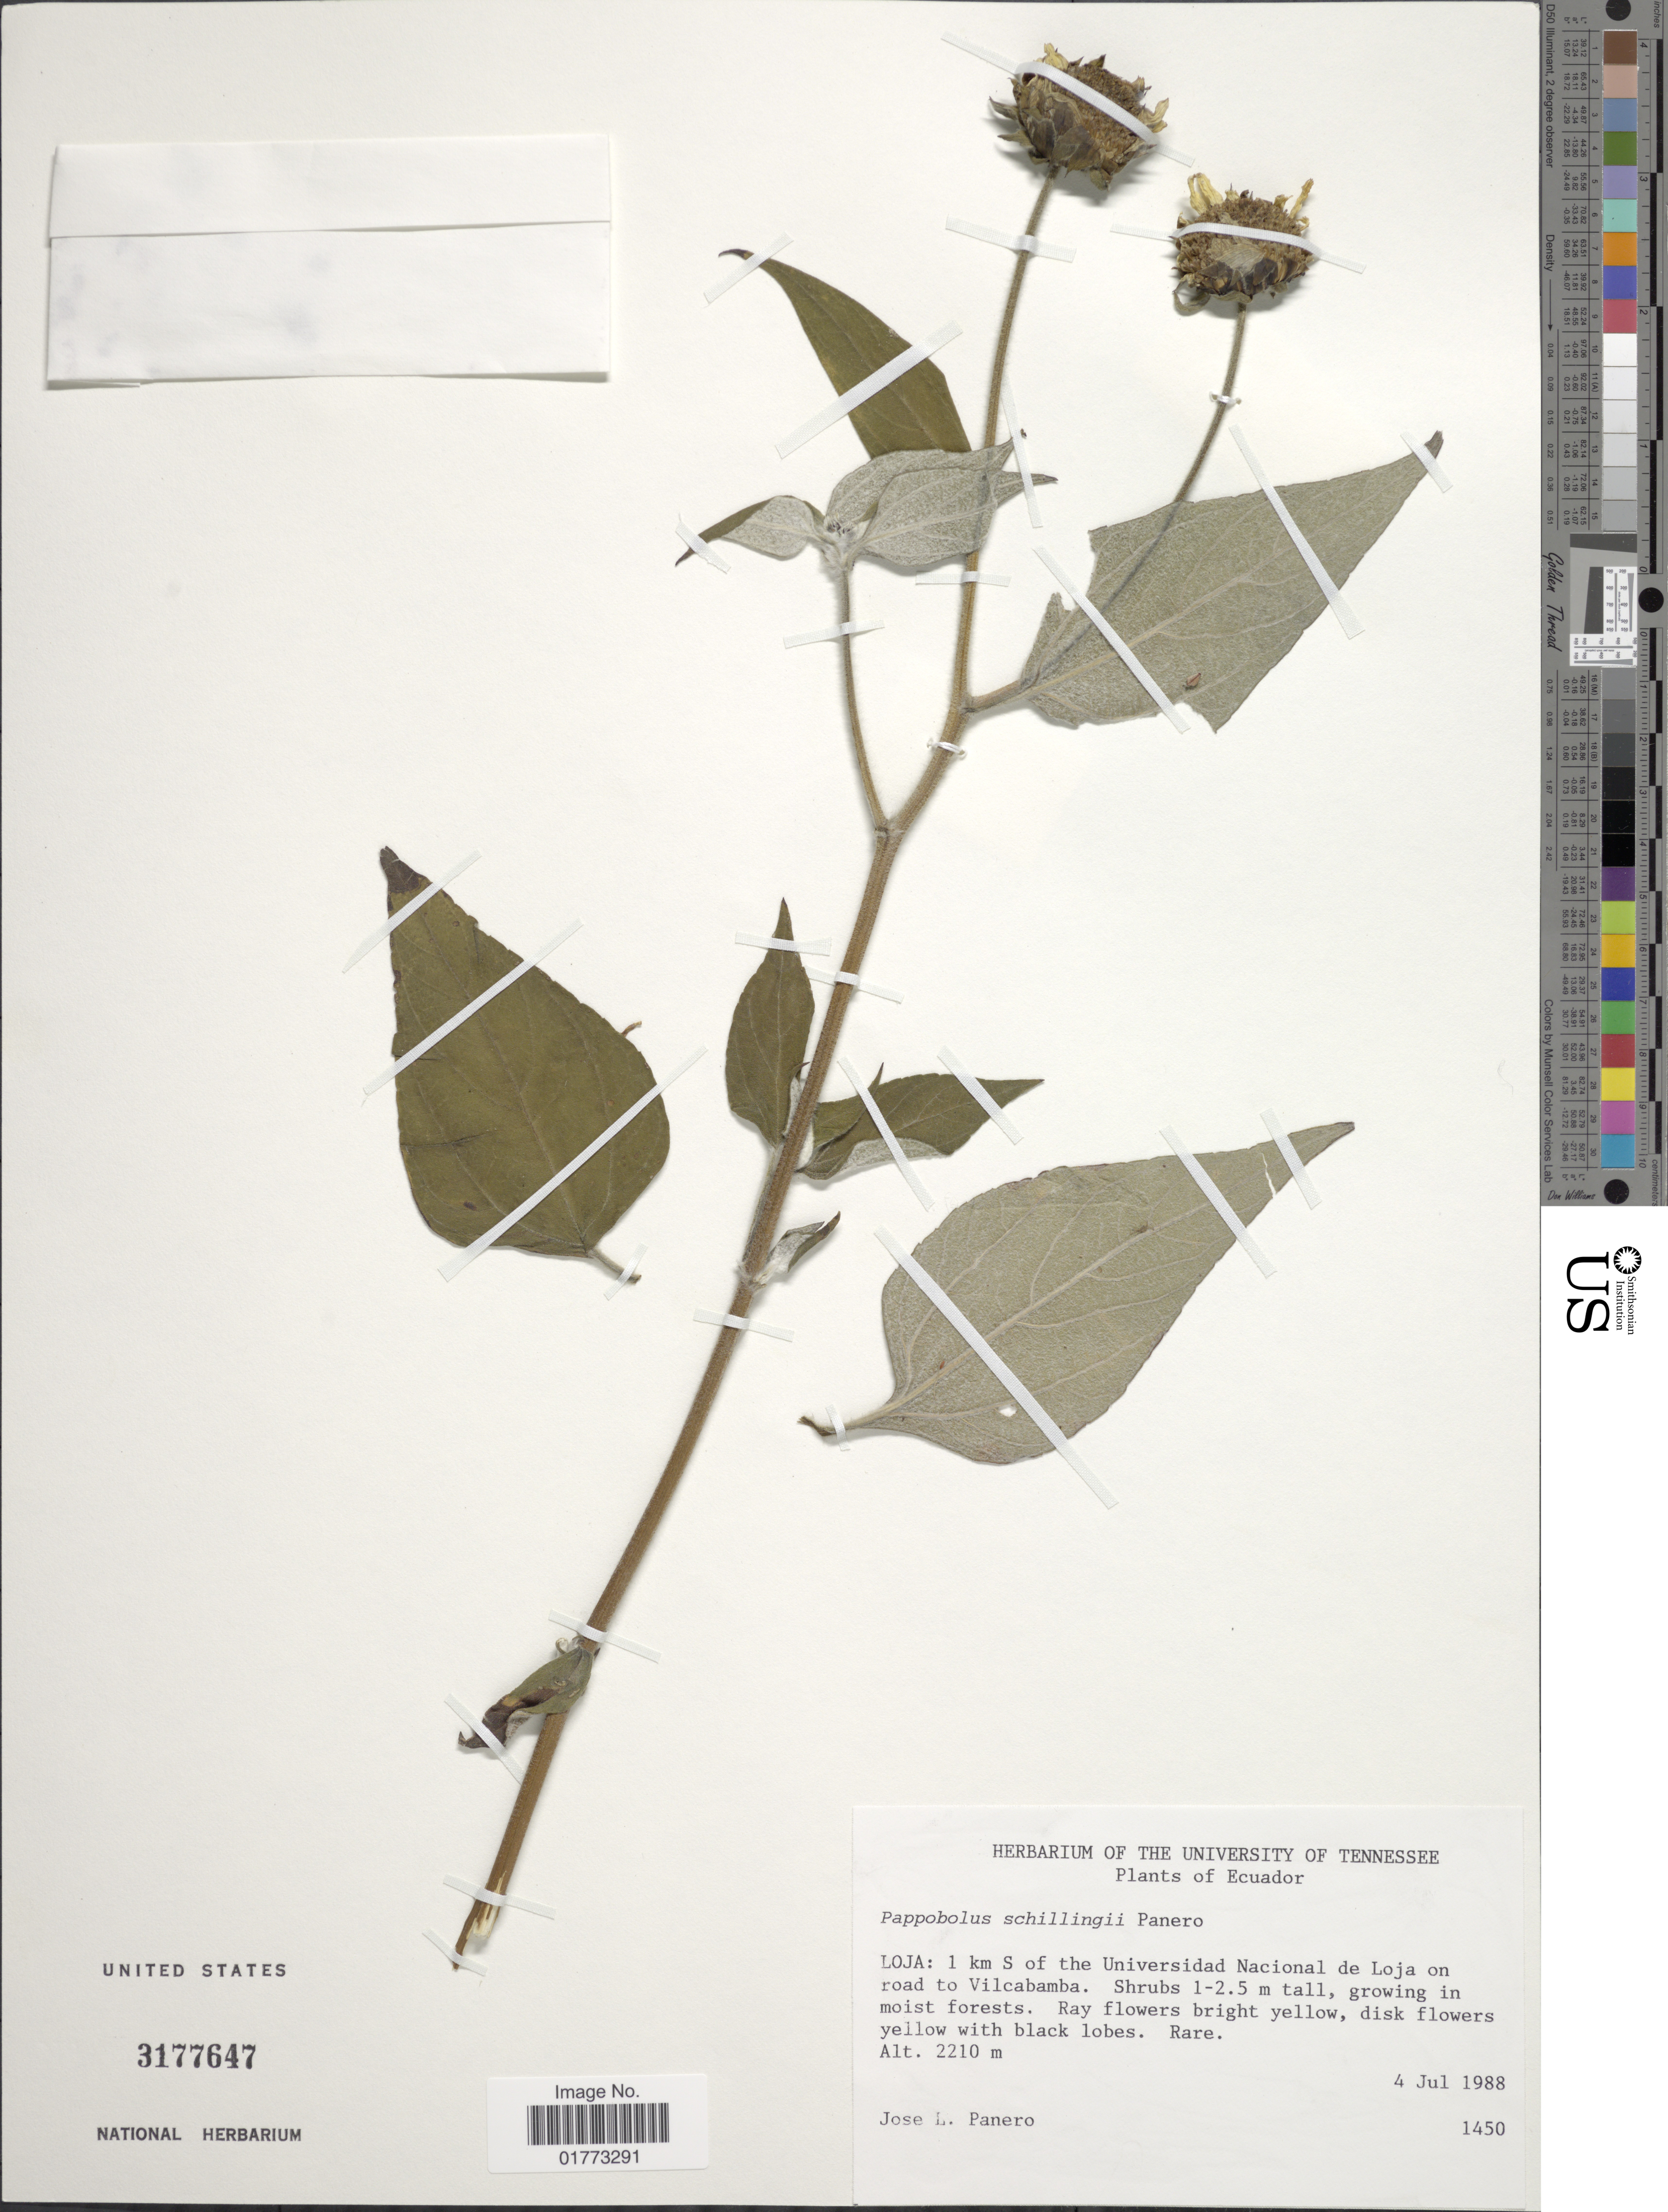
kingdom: Plantae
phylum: Tracheophyta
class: Magnoliopsida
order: Asterales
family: Asteraceae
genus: Pappobolus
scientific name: Pappobolus schillingii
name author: Panero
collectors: J. L. Panero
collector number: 1450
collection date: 1988-07-04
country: Ecuador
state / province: Loja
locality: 1 km S of the Universidad Nacional de Loja on road to Vilcabamba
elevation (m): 2210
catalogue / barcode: US 3177647